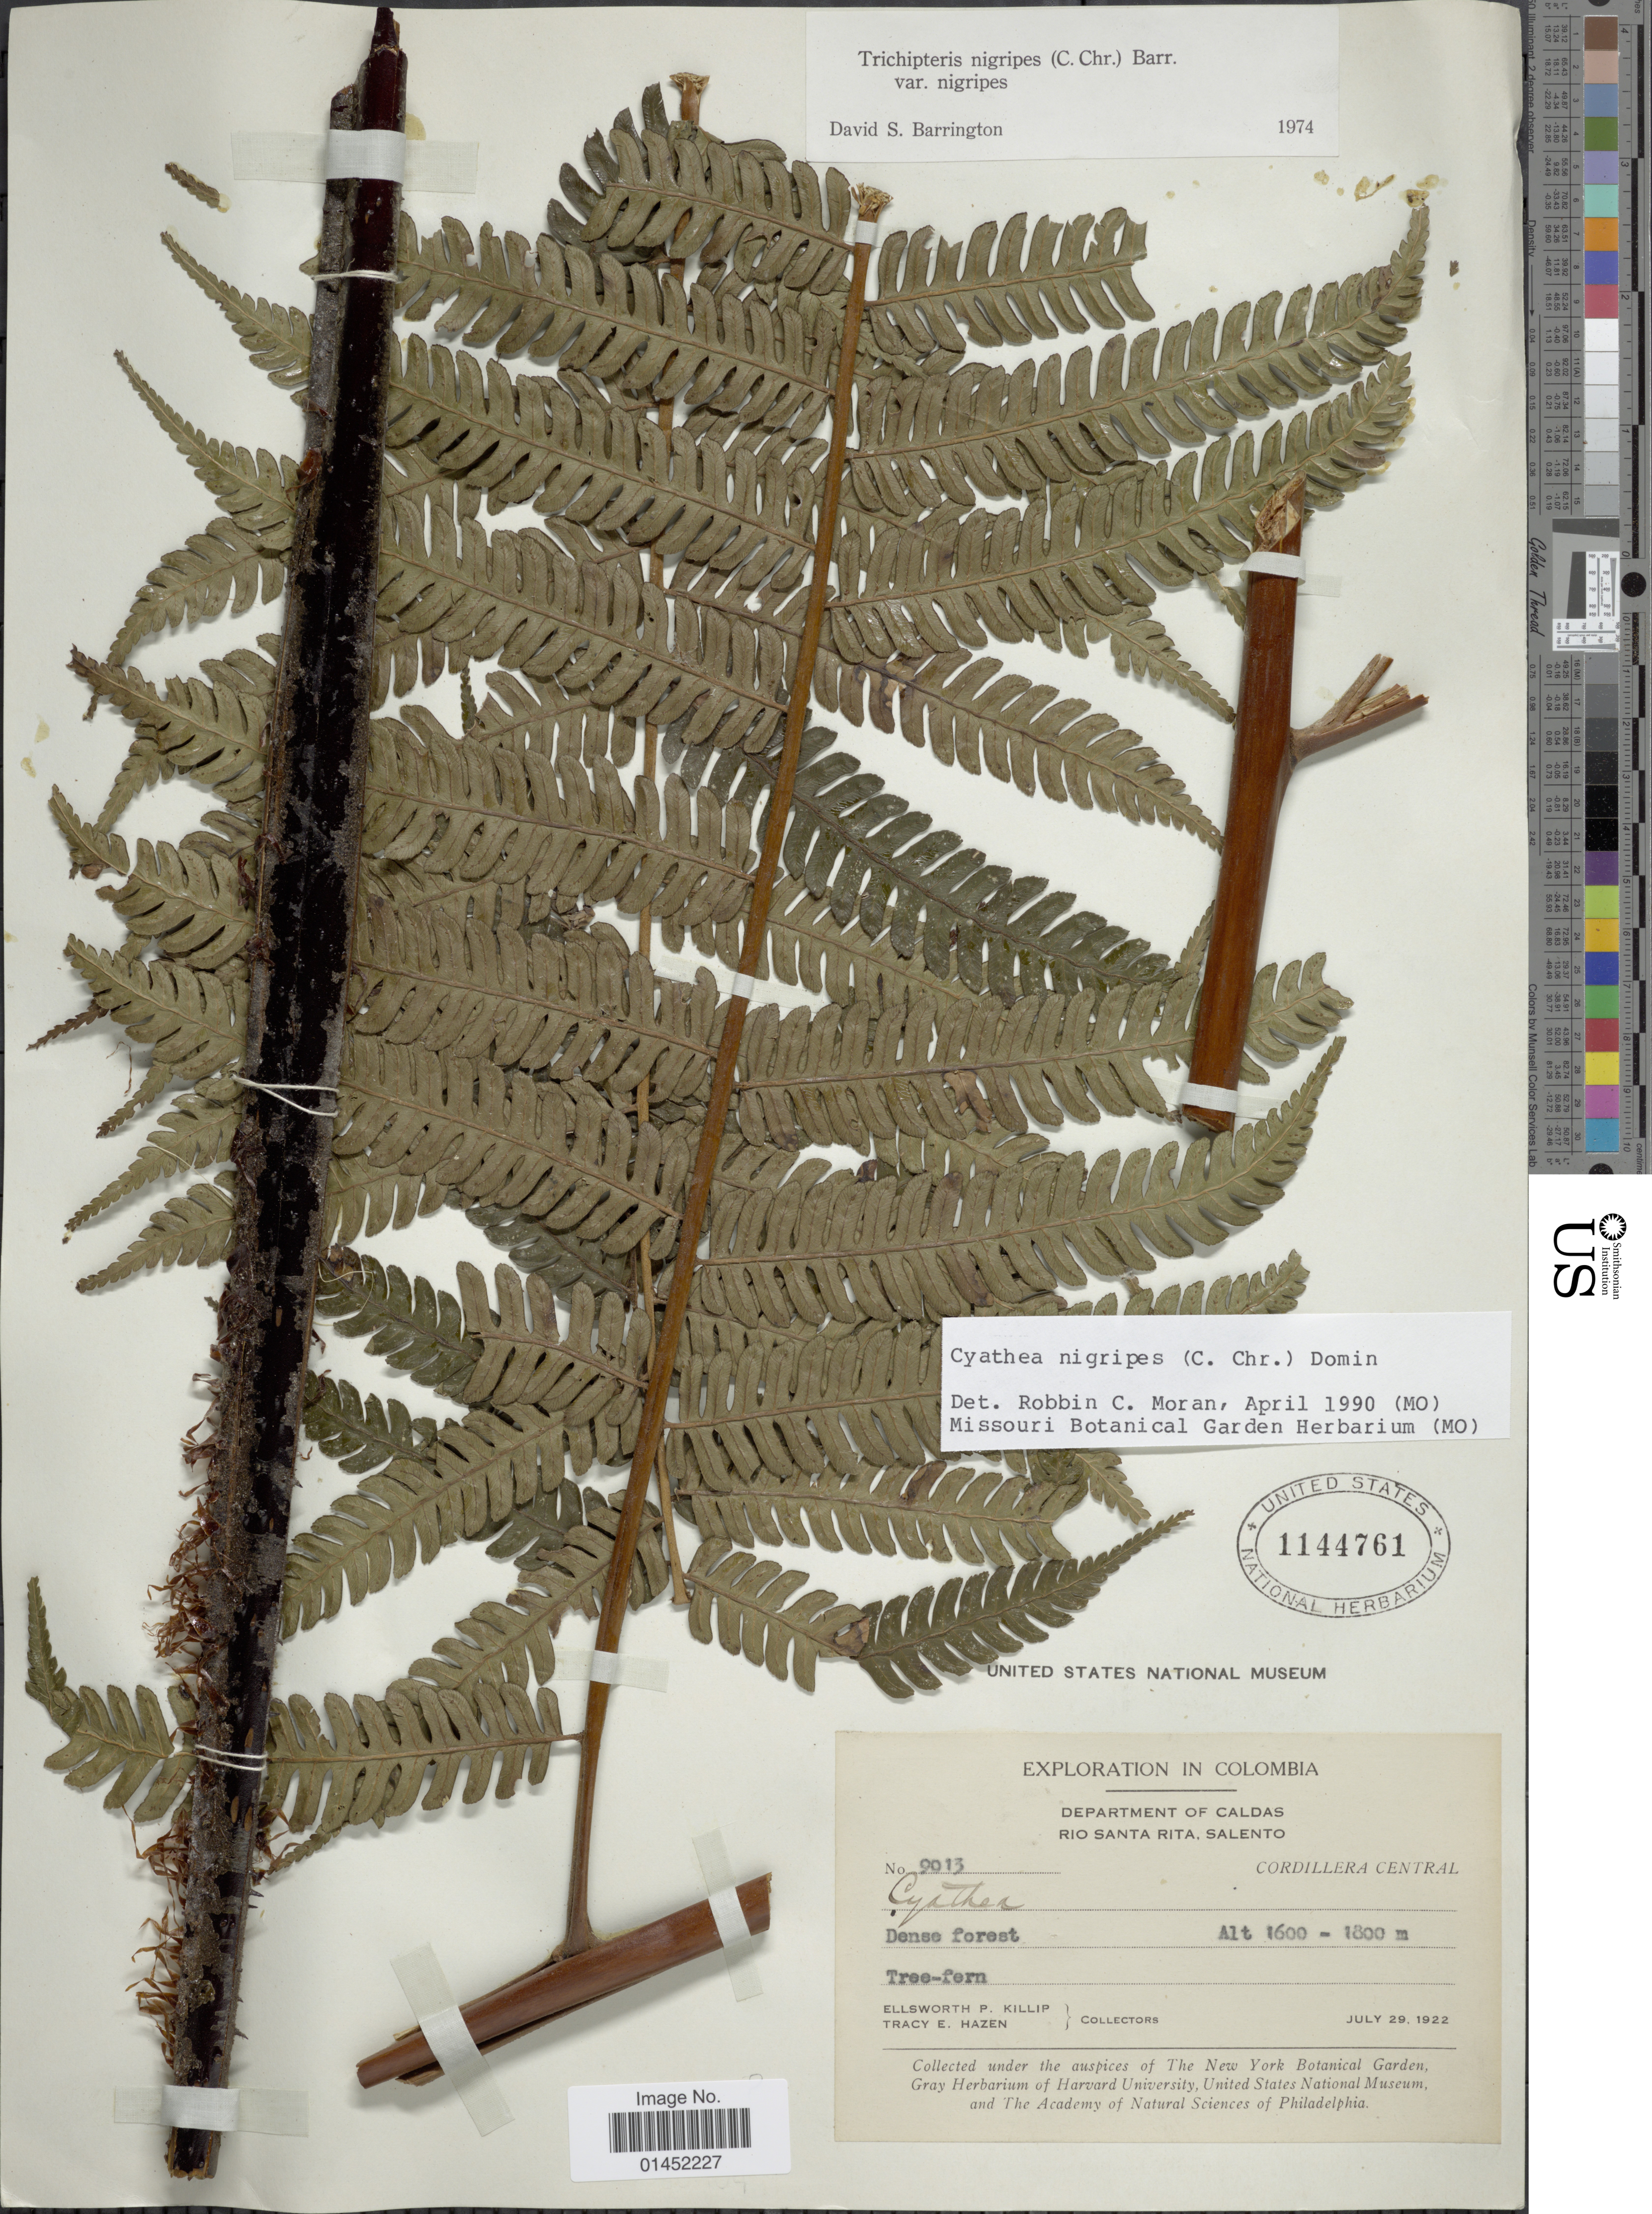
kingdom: Plantae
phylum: Tracheophyta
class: Polypodiopsida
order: Cyatheales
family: Cyatheaceae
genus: Cyathea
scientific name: Cyathea nigripes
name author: (C. Chr.) Domin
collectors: E. P. Killip & T. E. Hazen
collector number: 9013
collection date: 1922-07-29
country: Colombia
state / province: Caldas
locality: Department of Caldas Rio Santa Rita, Salento, Cordillera Central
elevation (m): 1600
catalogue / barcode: US 1144761